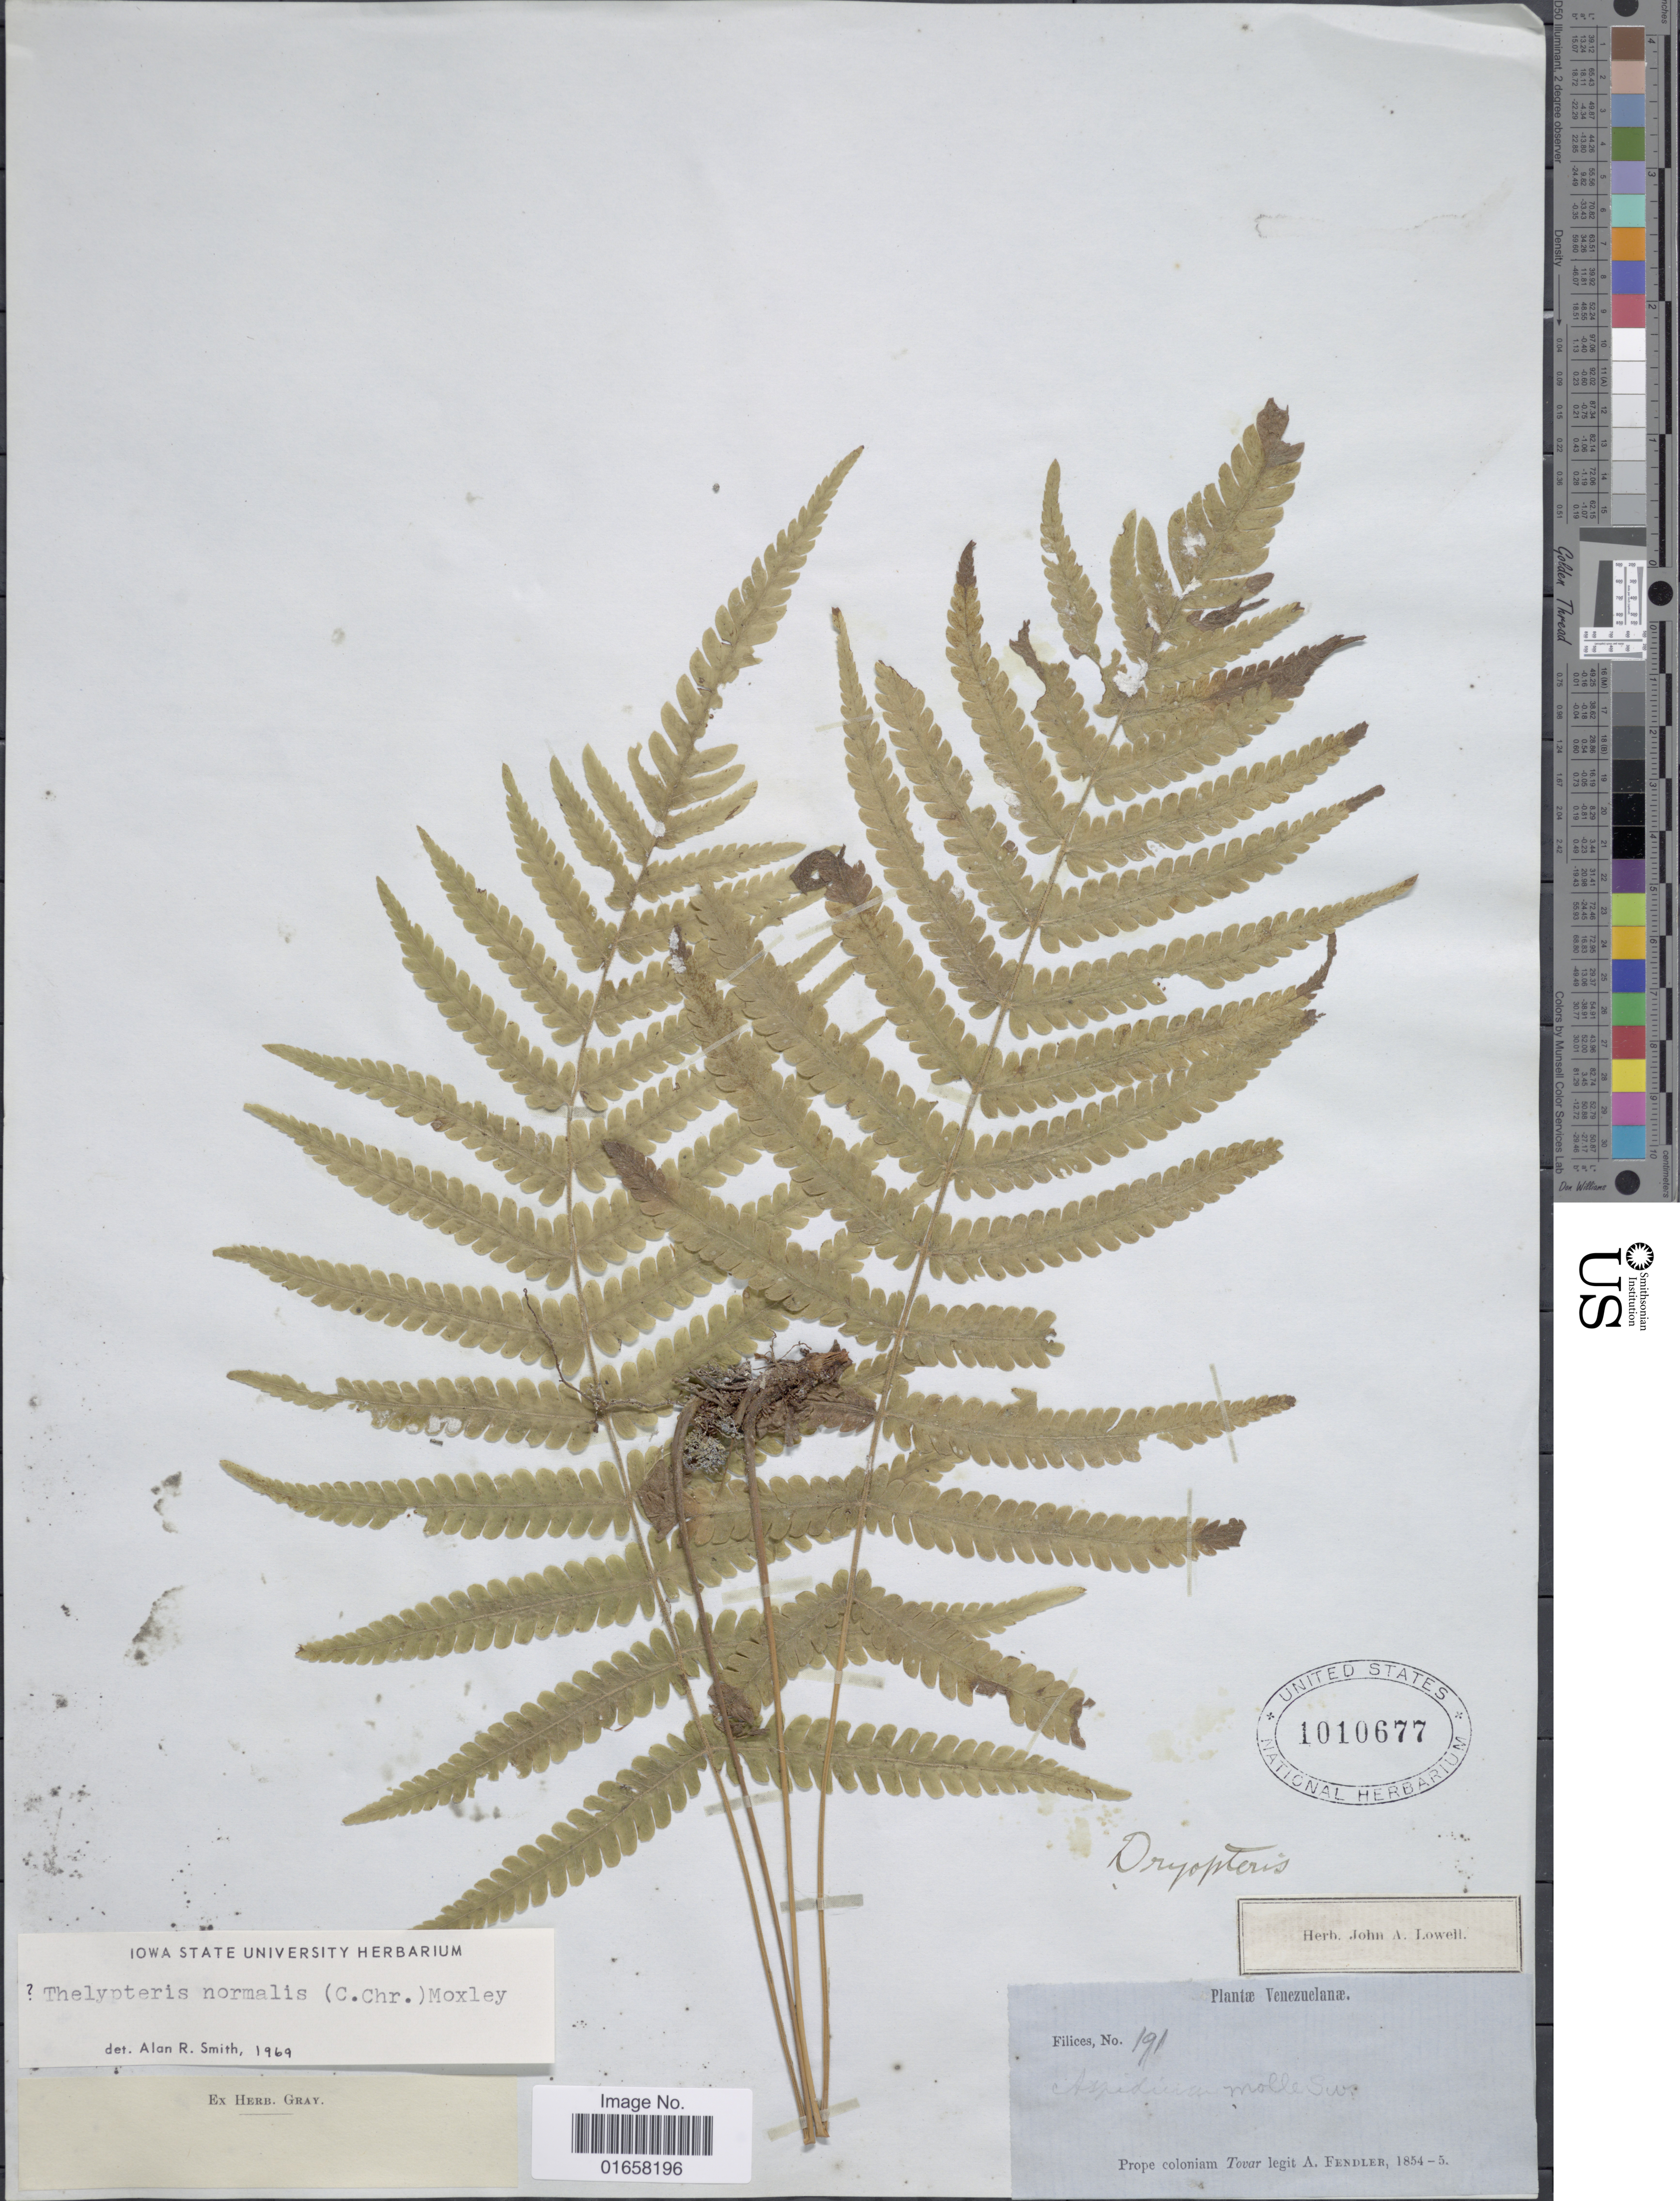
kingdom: Plantae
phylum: Tracheophyta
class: Polypodiopsida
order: Polypodiales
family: Thelypteridaceae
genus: Christella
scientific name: Christella kunthii comb. ined.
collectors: A. Fendler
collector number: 191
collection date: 1854/1855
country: Venezuela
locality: Prope coloniam Tovar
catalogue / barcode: US 1010677